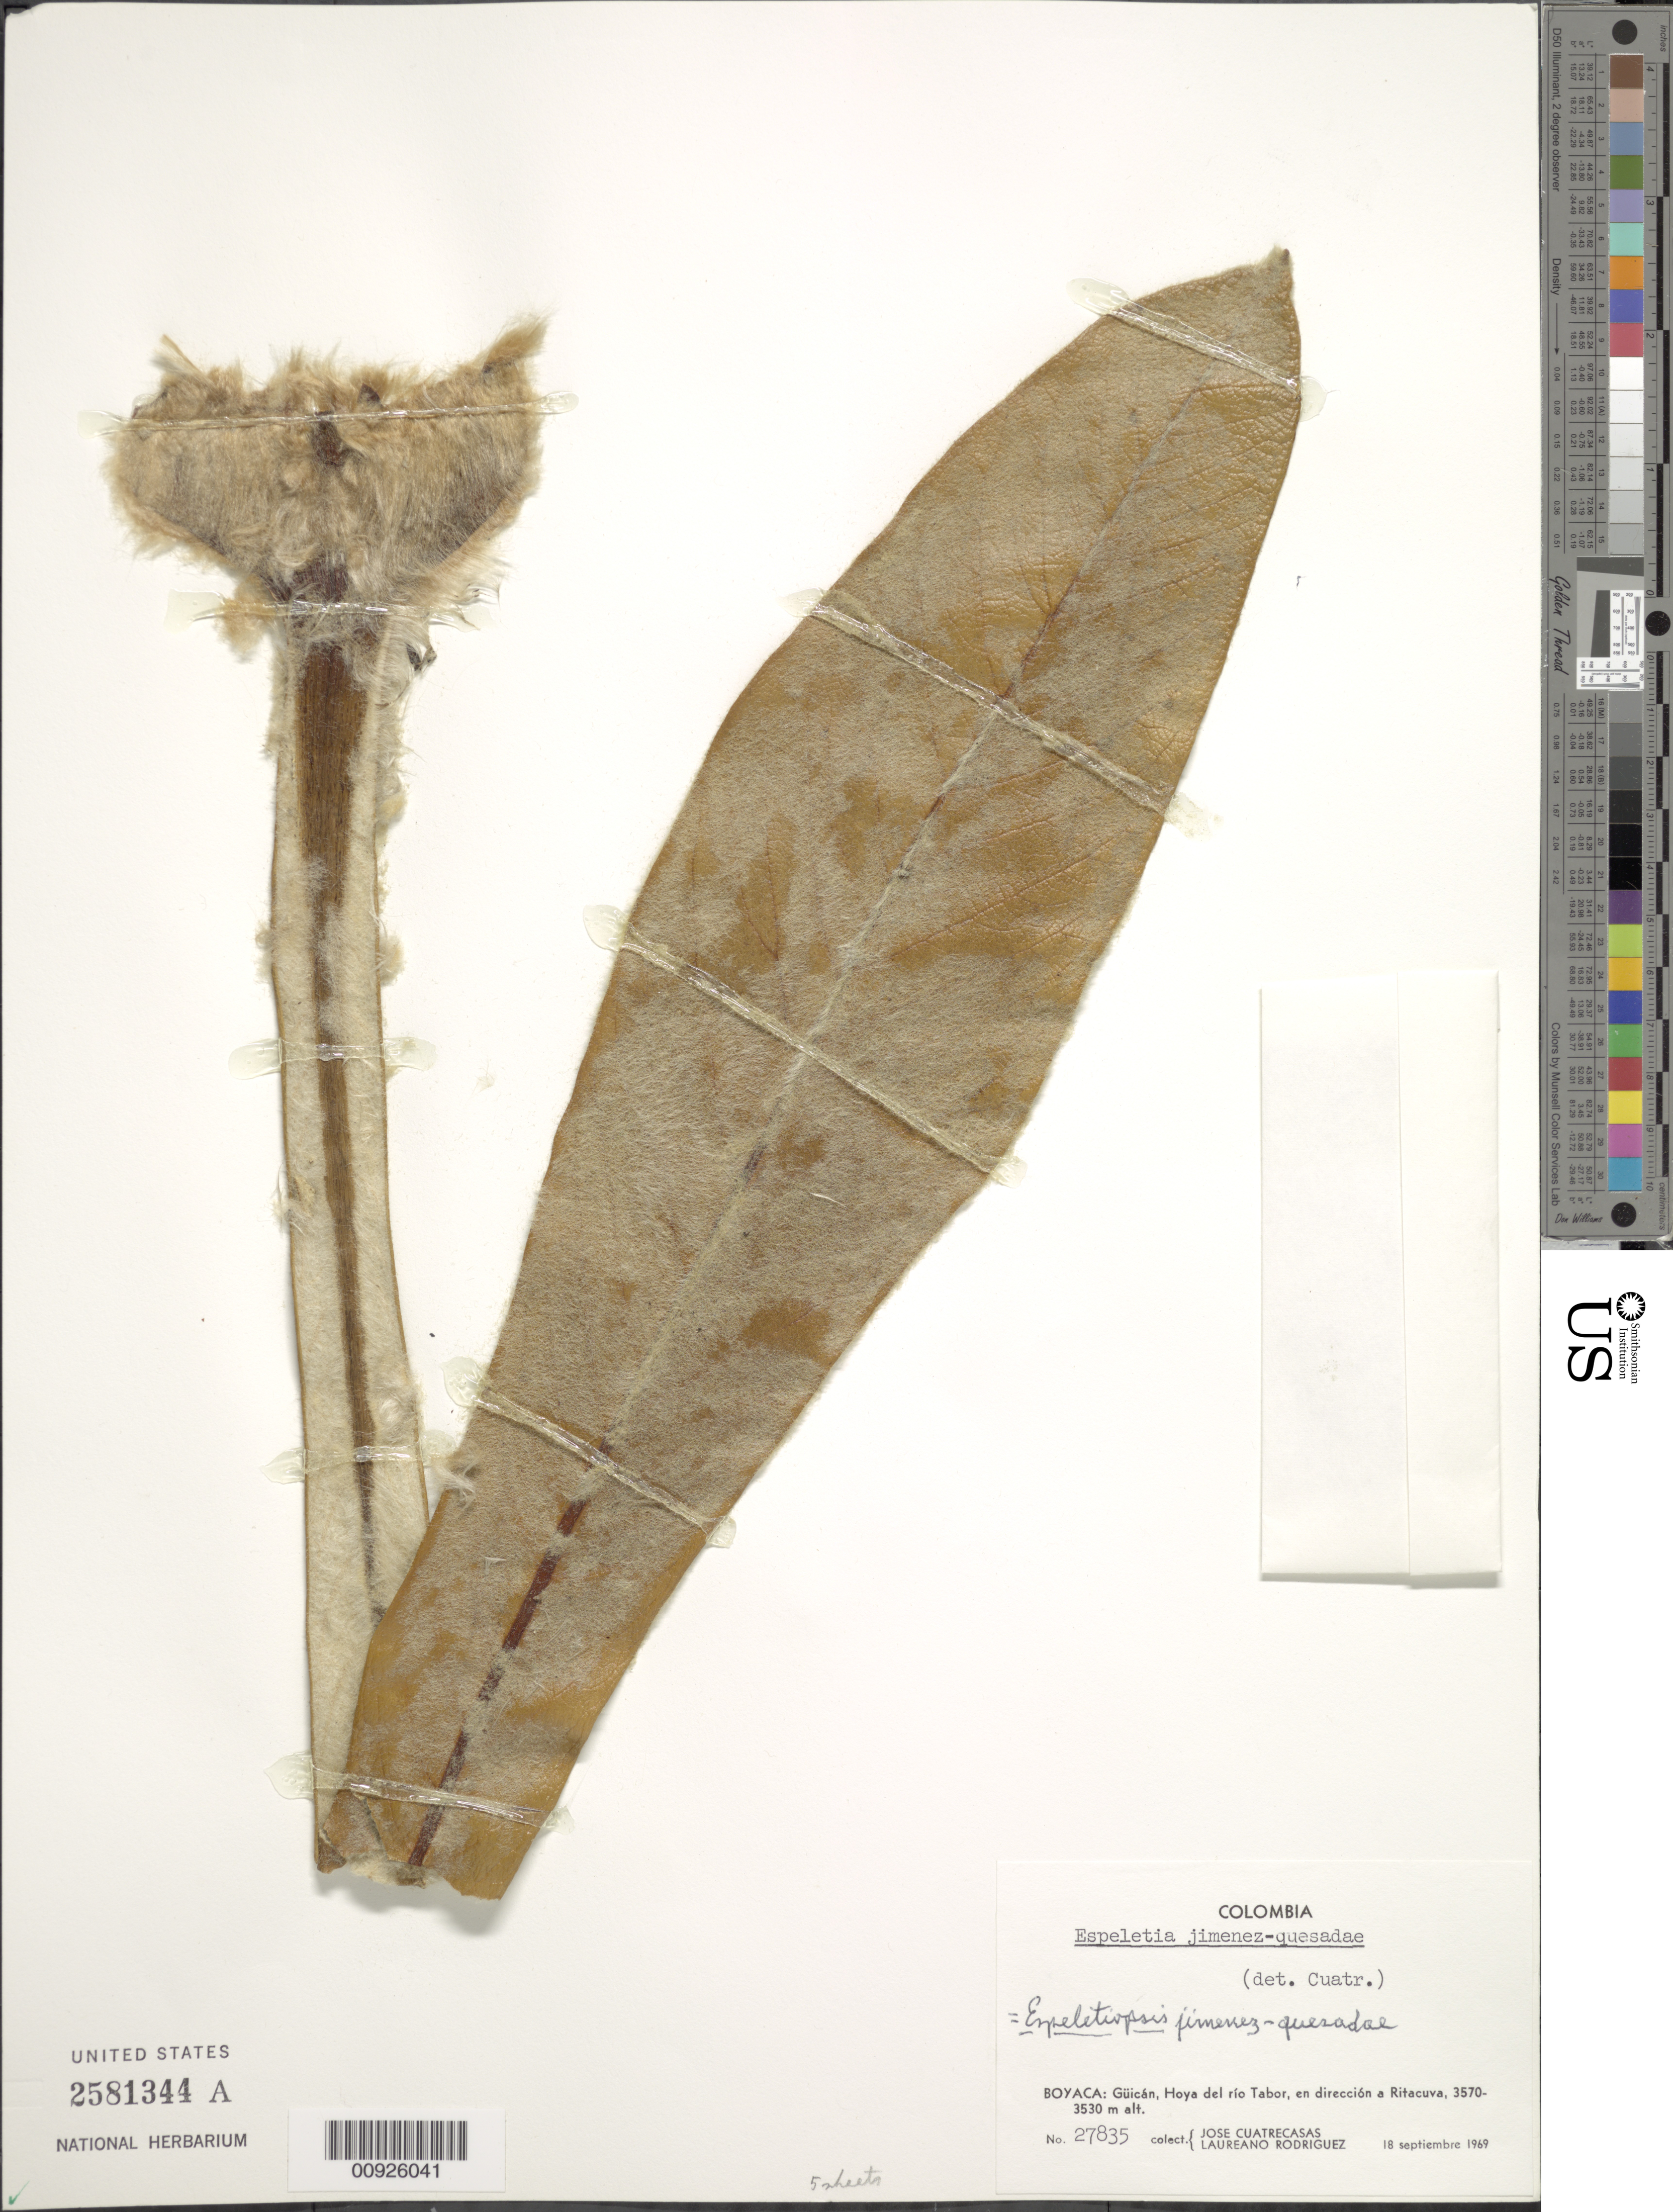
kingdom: Plantae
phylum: Tracheophyta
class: Magnoliopsida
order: Asterales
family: Asteraceae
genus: Espeletiopsis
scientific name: Espeletiopsis jimenez-quesadae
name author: (Cuatrec.) Cuatrec.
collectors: J. Cuatrecasas & L. Rodriguez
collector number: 27835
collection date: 1969-09-18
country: Colombia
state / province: Boyacá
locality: Boyacá: Guican, Hoya del rio Tabor, en direccion a Ritacurva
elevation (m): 3530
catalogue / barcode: US 2581344A